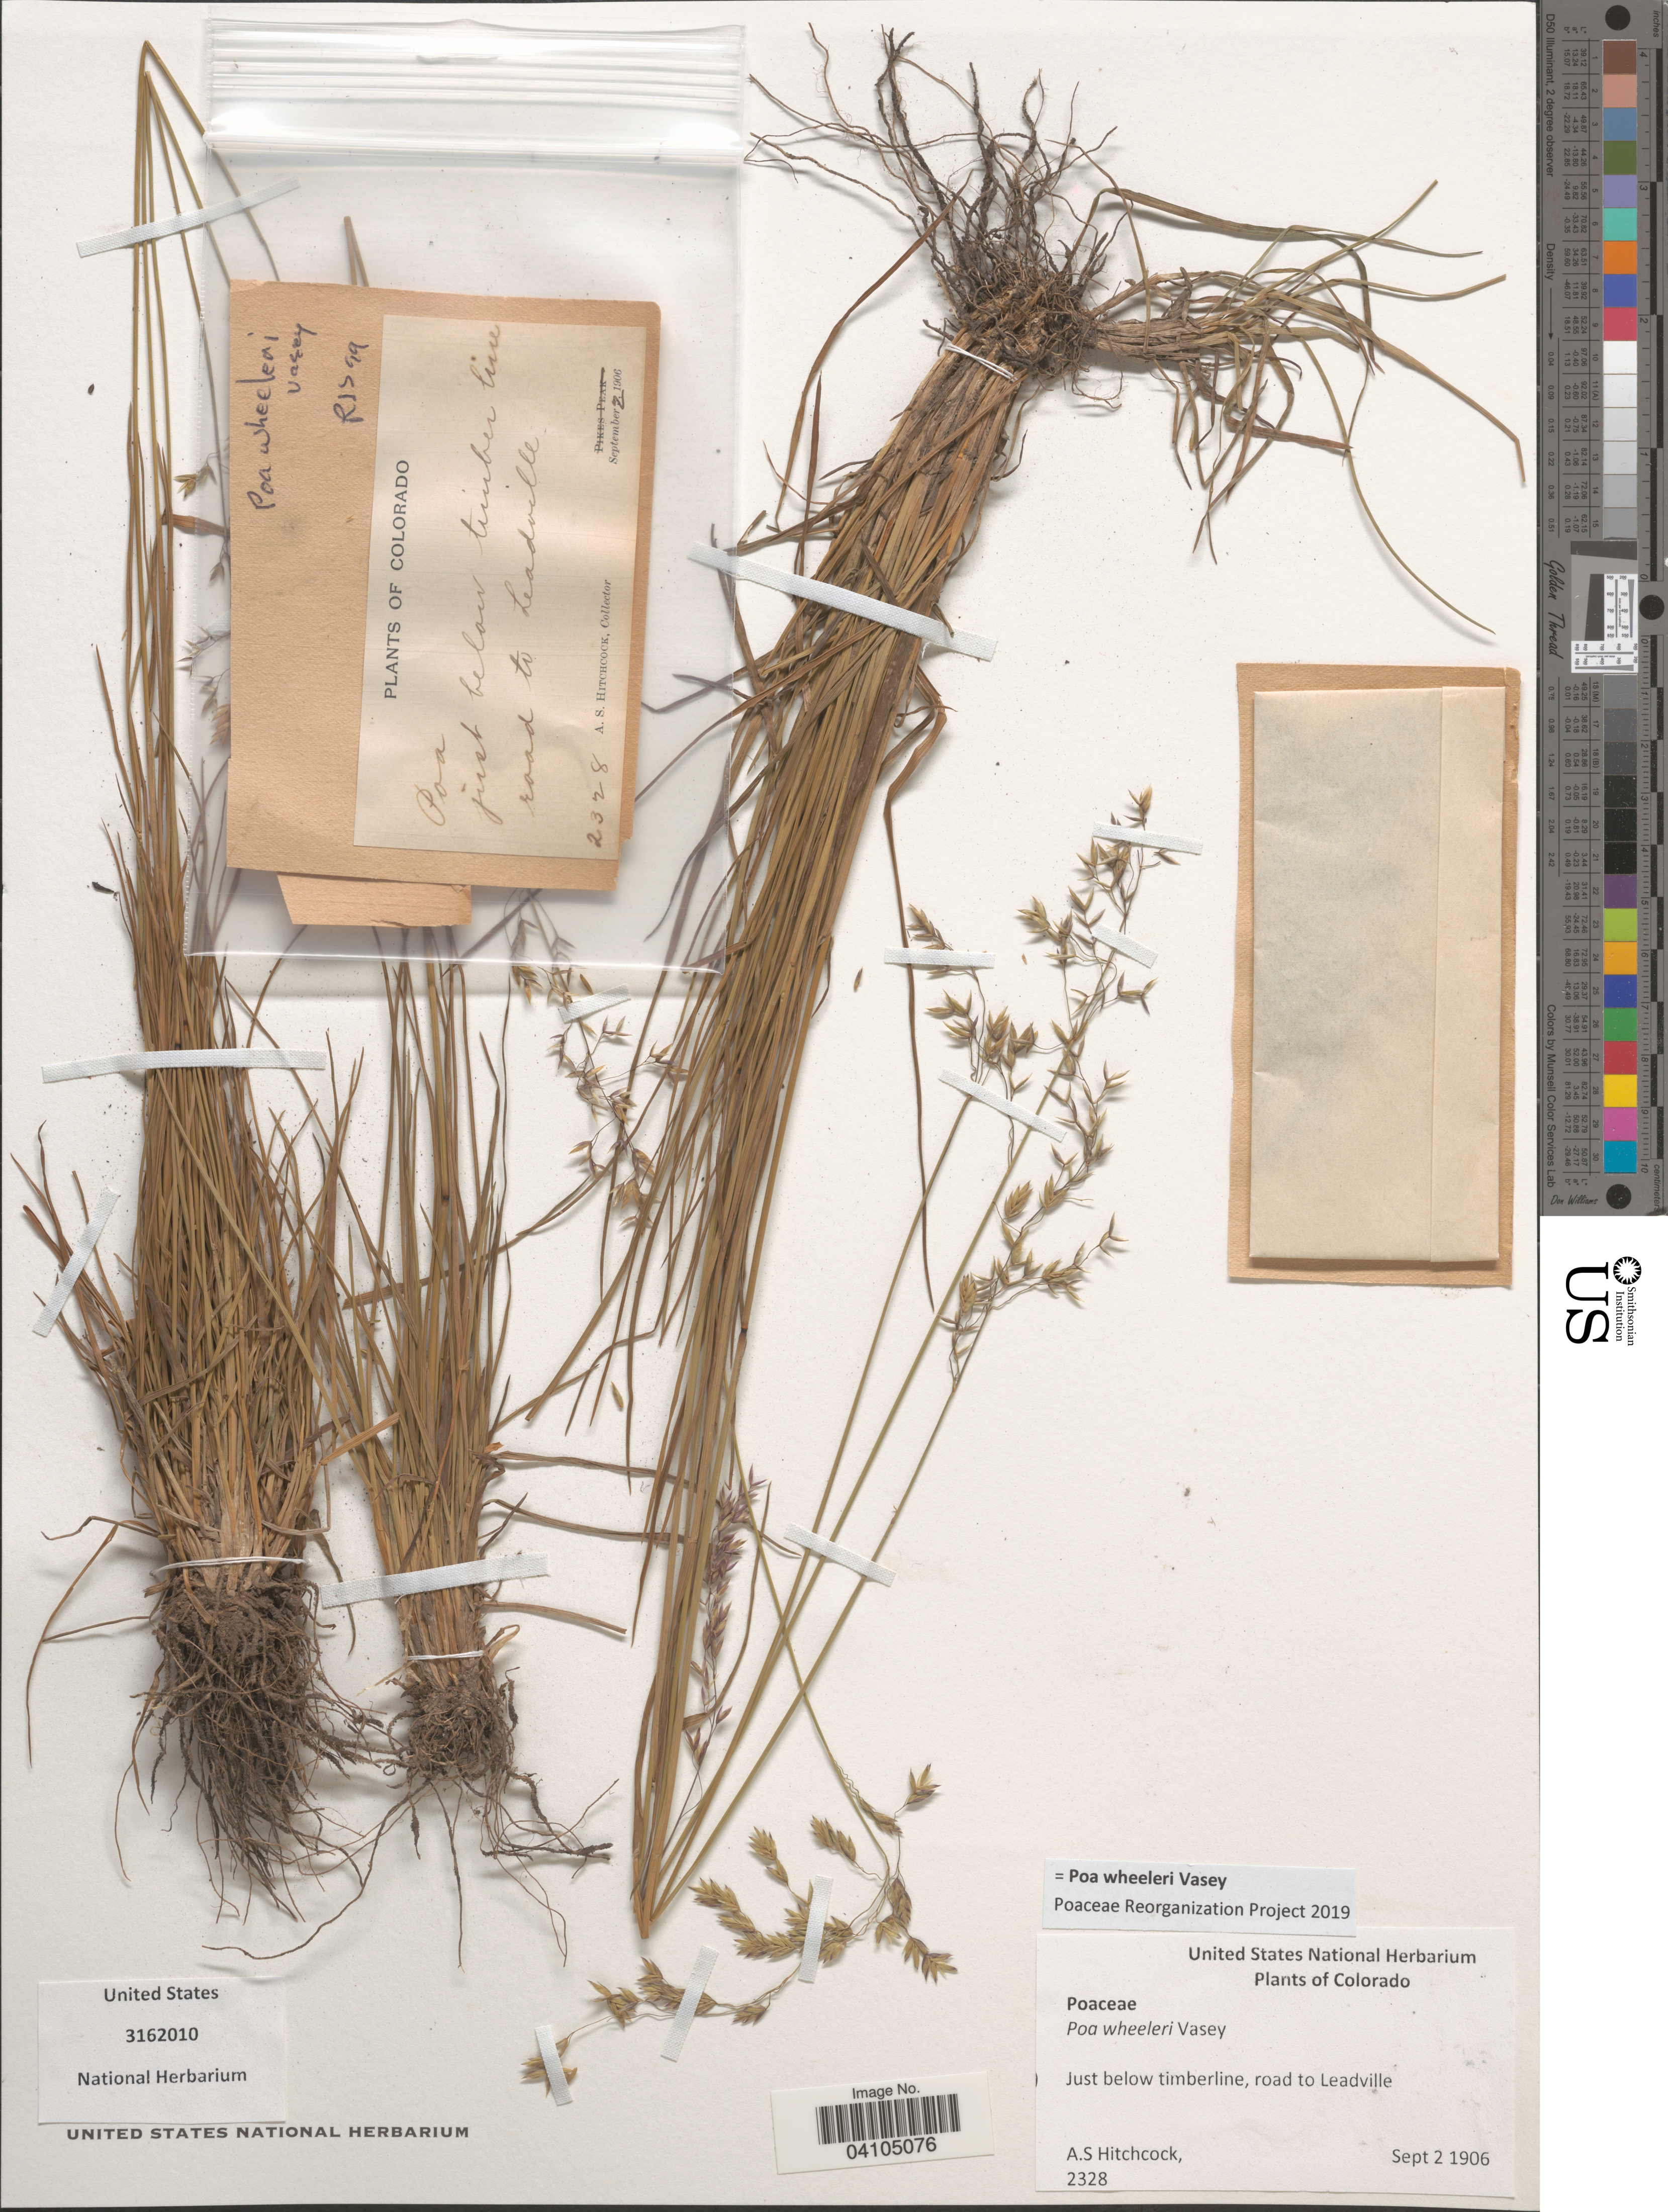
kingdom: Plantae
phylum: Tracheophyta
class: Liliopsida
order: Poales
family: Poaceae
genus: Poa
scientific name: Poa wheeleri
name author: Vasey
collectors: A. S. Hitchcock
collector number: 2328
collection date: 1906-09-02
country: United States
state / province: Colorado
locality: Just below timberline, road to Leadville.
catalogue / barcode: US 3162010